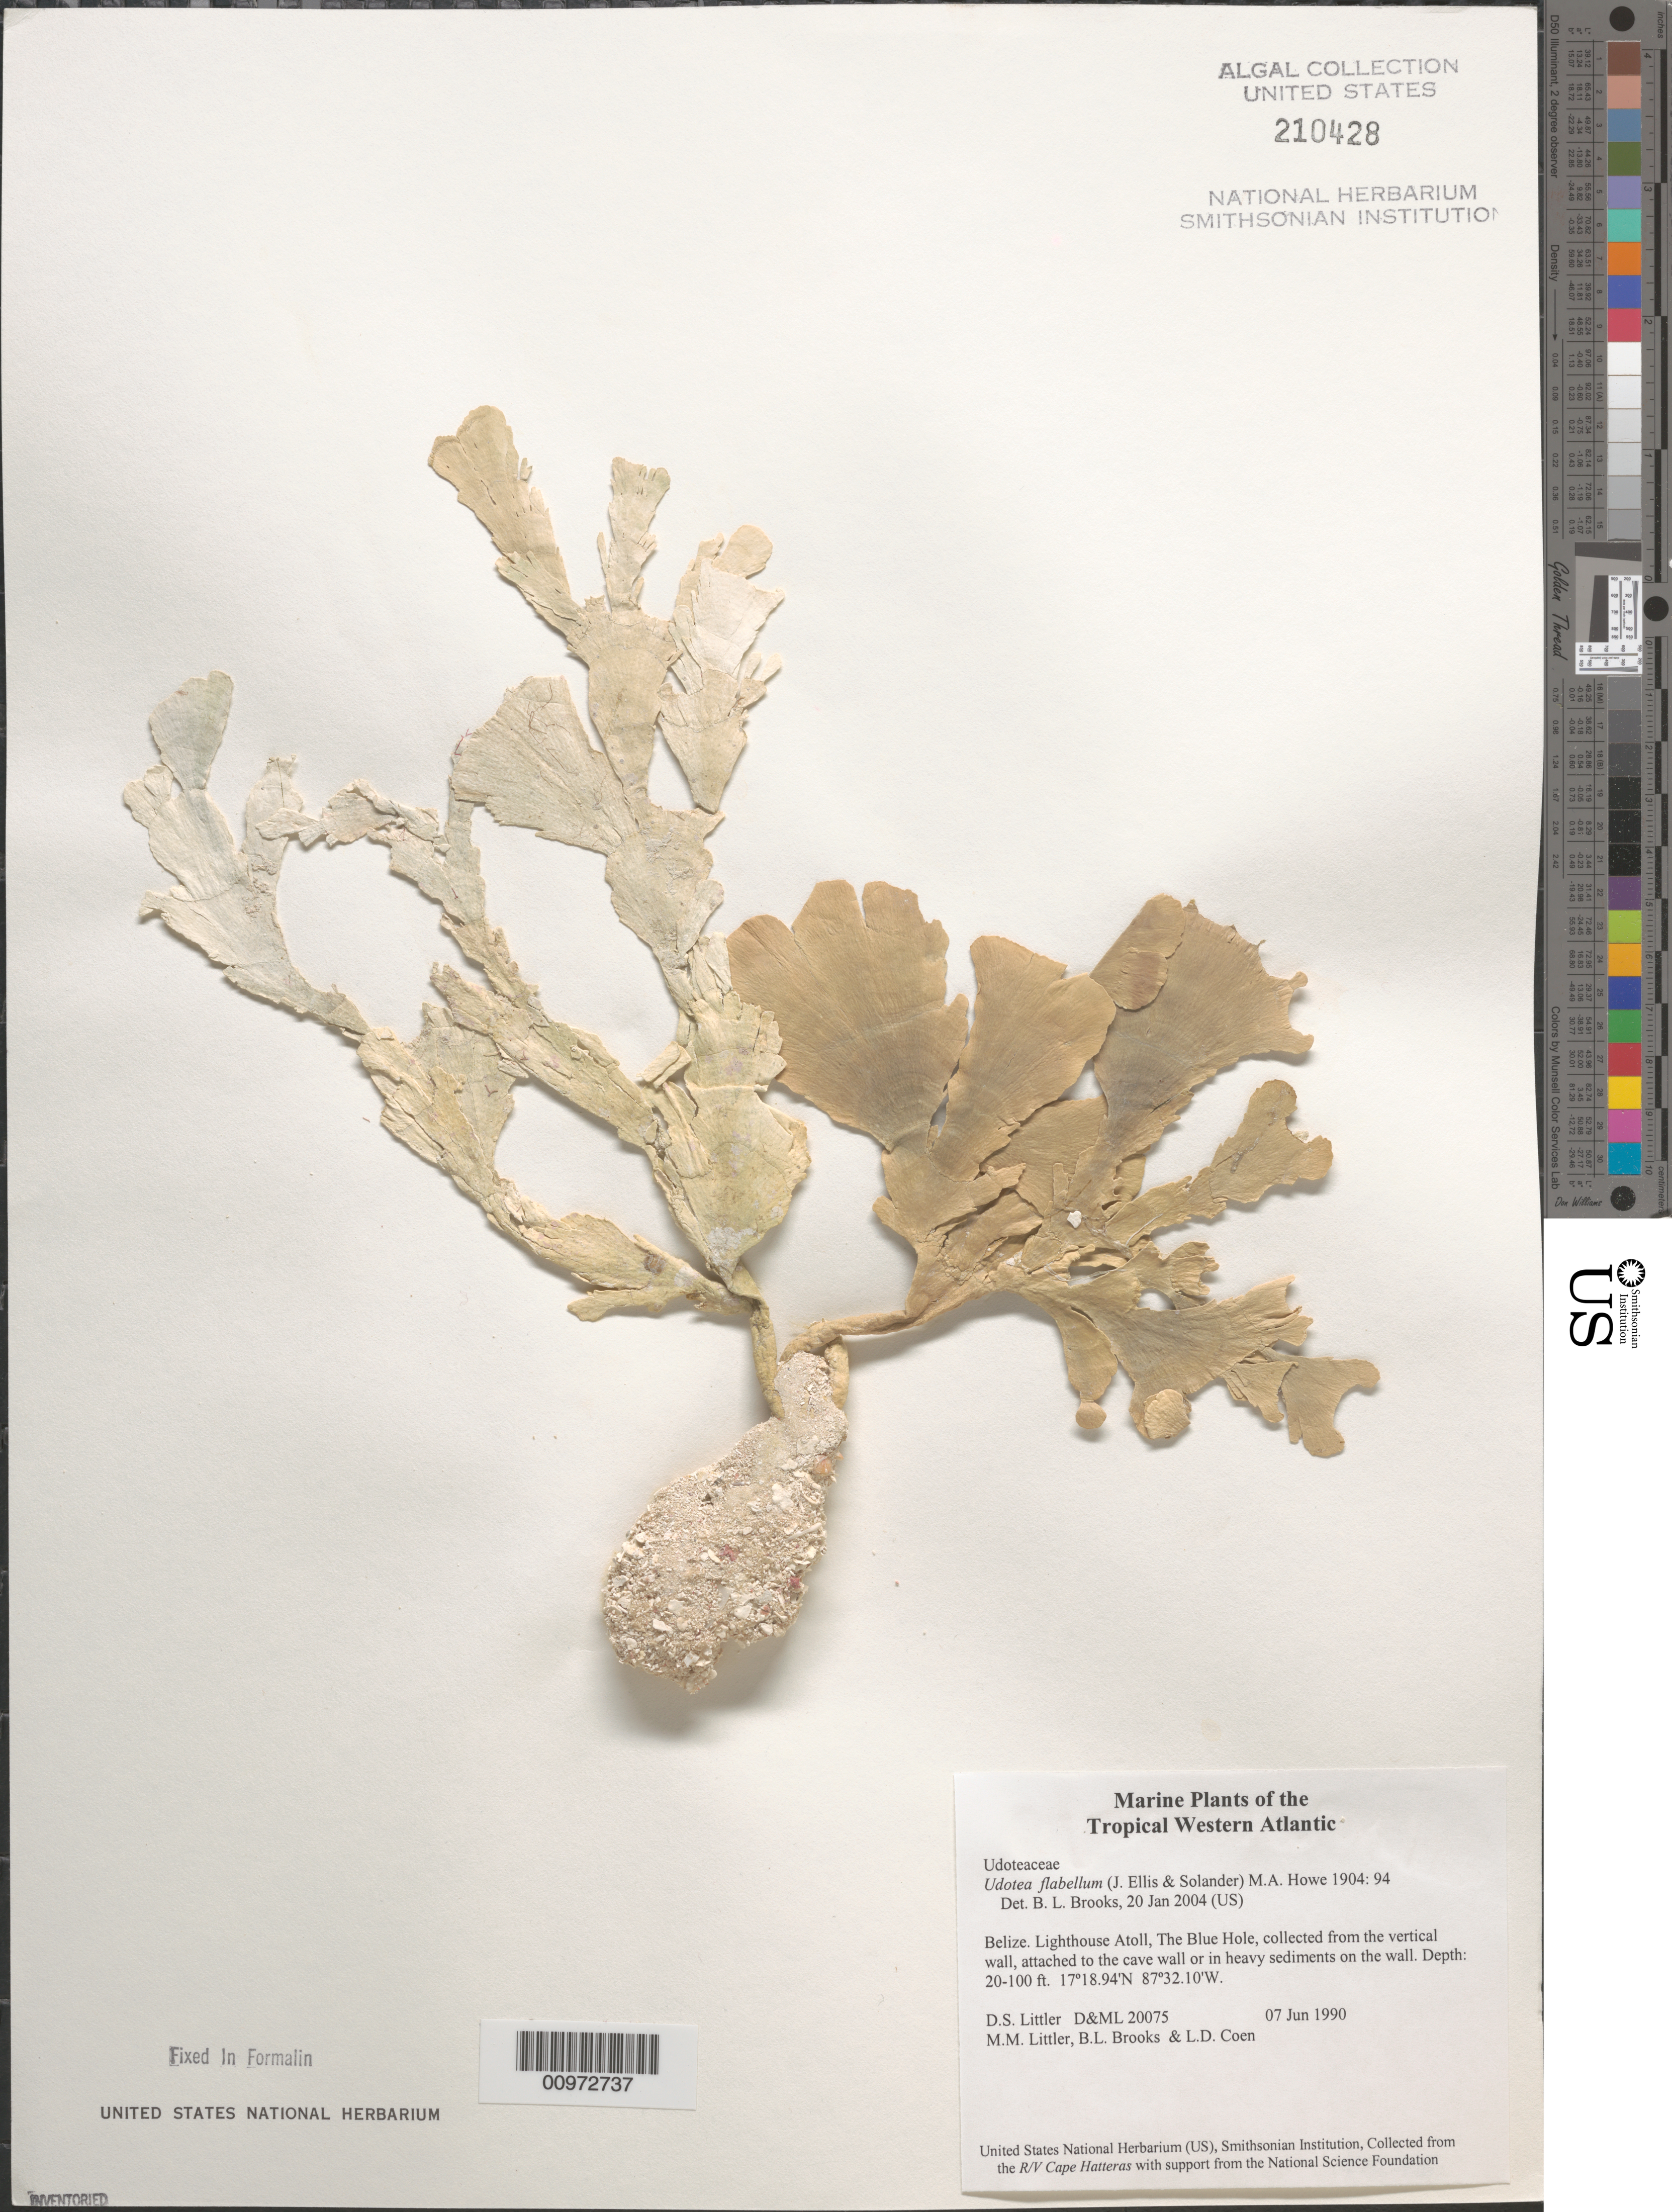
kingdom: Plantae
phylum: Chlorophyta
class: Ulvophyceae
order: Bryopsidales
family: Udoteaceae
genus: Udotea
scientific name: Udotea flabellum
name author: (J. Ellis & Sol.) M. Howe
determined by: Brooks, B. L., (BOT), Smithsonian Institution - National Museum of Natural History (UNITED STATES)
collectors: D. S. Littler, M. M. Littler, B. Brooks & L. Coen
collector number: D&ML 20075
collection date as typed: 07 Jun 1990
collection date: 1990-06-07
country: Belize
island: Lighthouse Reef Atoll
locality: The Blue Hole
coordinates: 17 18.94'N, 87 32.10'W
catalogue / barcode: US 210428